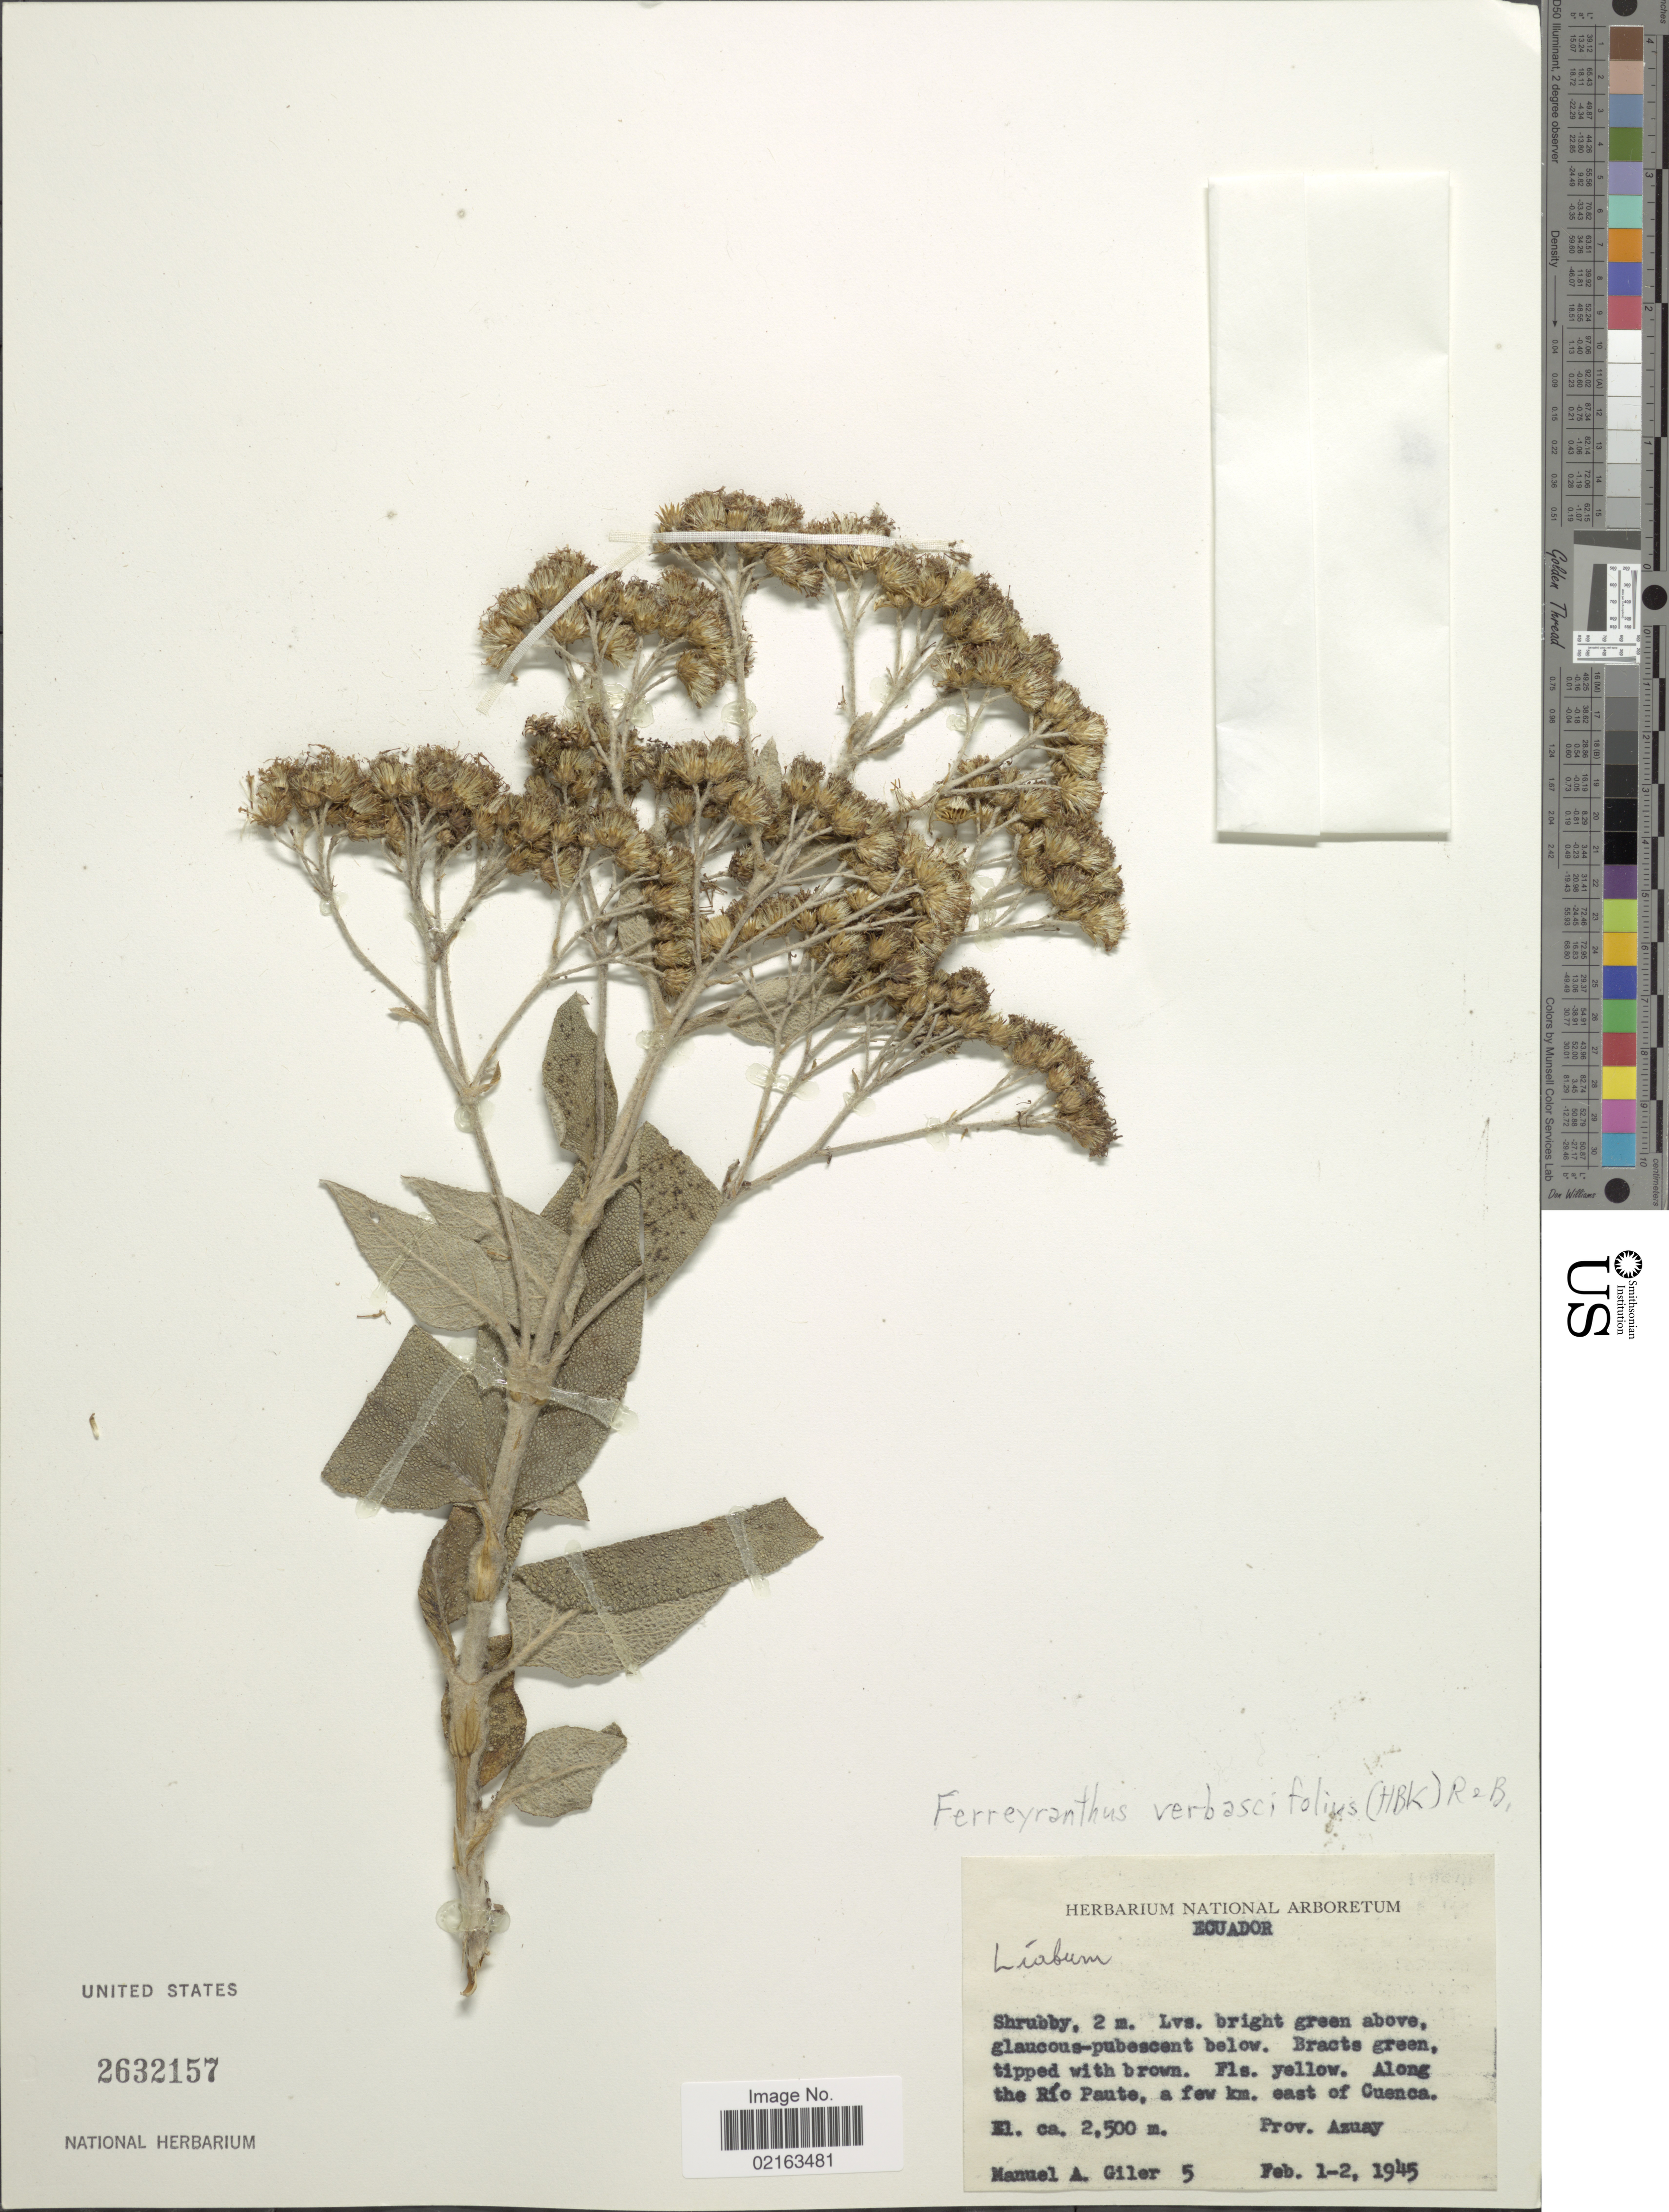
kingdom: Plantae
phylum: Tracheophyta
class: Magnoliopsida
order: Asterales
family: Asteraceae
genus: Ferreyranthus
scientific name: Ferreyranthus verbascifolius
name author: (Kunth) H. Rob. & Brettell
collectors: M. Gíler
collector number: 5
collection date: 1945-02-01/1945-02-02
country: Ecuador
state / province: Azuay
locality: Along the Río Paute, a few km. east of Cuenca. Prov. Azuay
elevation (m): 2500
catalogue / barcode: US 2632157